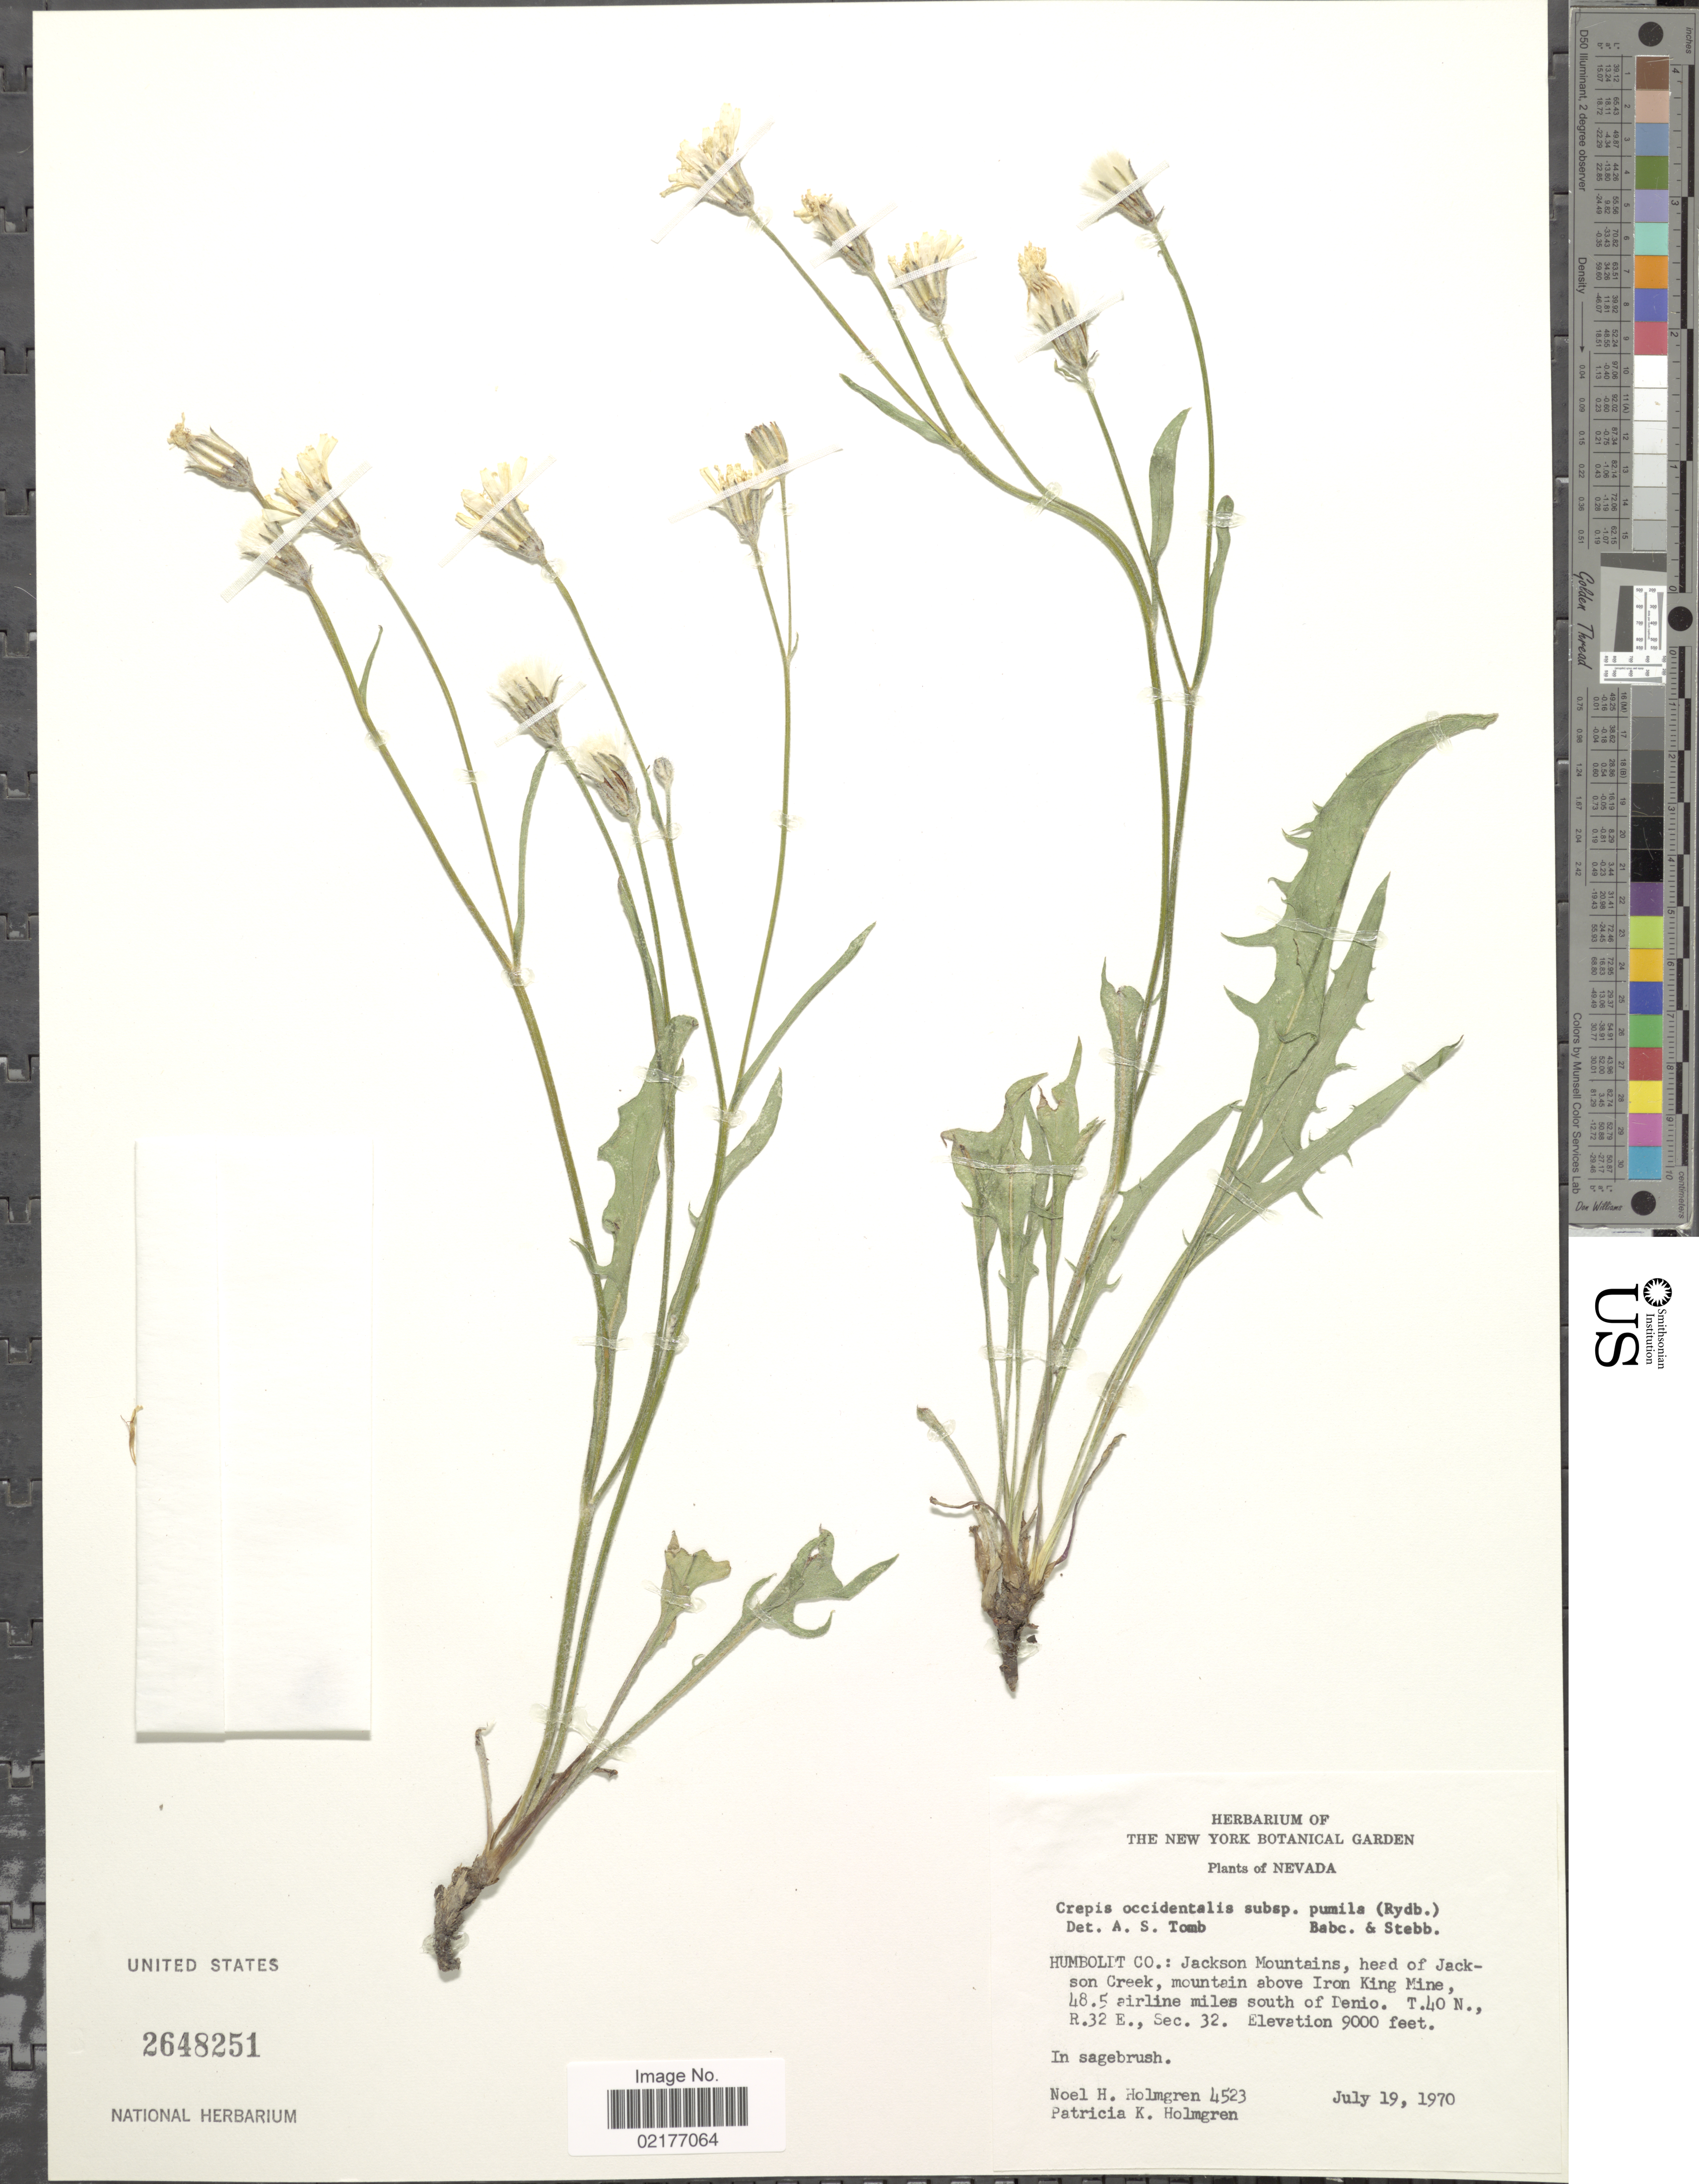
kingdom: Plantae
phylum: Tracheophyta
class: Magnoliopsida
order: Asterales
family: Asteraceae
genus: Crepis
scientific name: Crepis occidentalis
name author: Nutt.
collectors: N. H. Holmgren & P. K. Holmgren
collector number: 4523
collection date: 1970-07-19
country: United States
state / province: Nevada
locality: Humboldt Co.: Jackson Mountains, head of Jackson Creek, mountain above Iron King Mine, 48.5 airline mile south of Denio, T.40 N., R.32 E., Sec. 32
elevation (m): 2743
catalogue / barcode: US 2648251